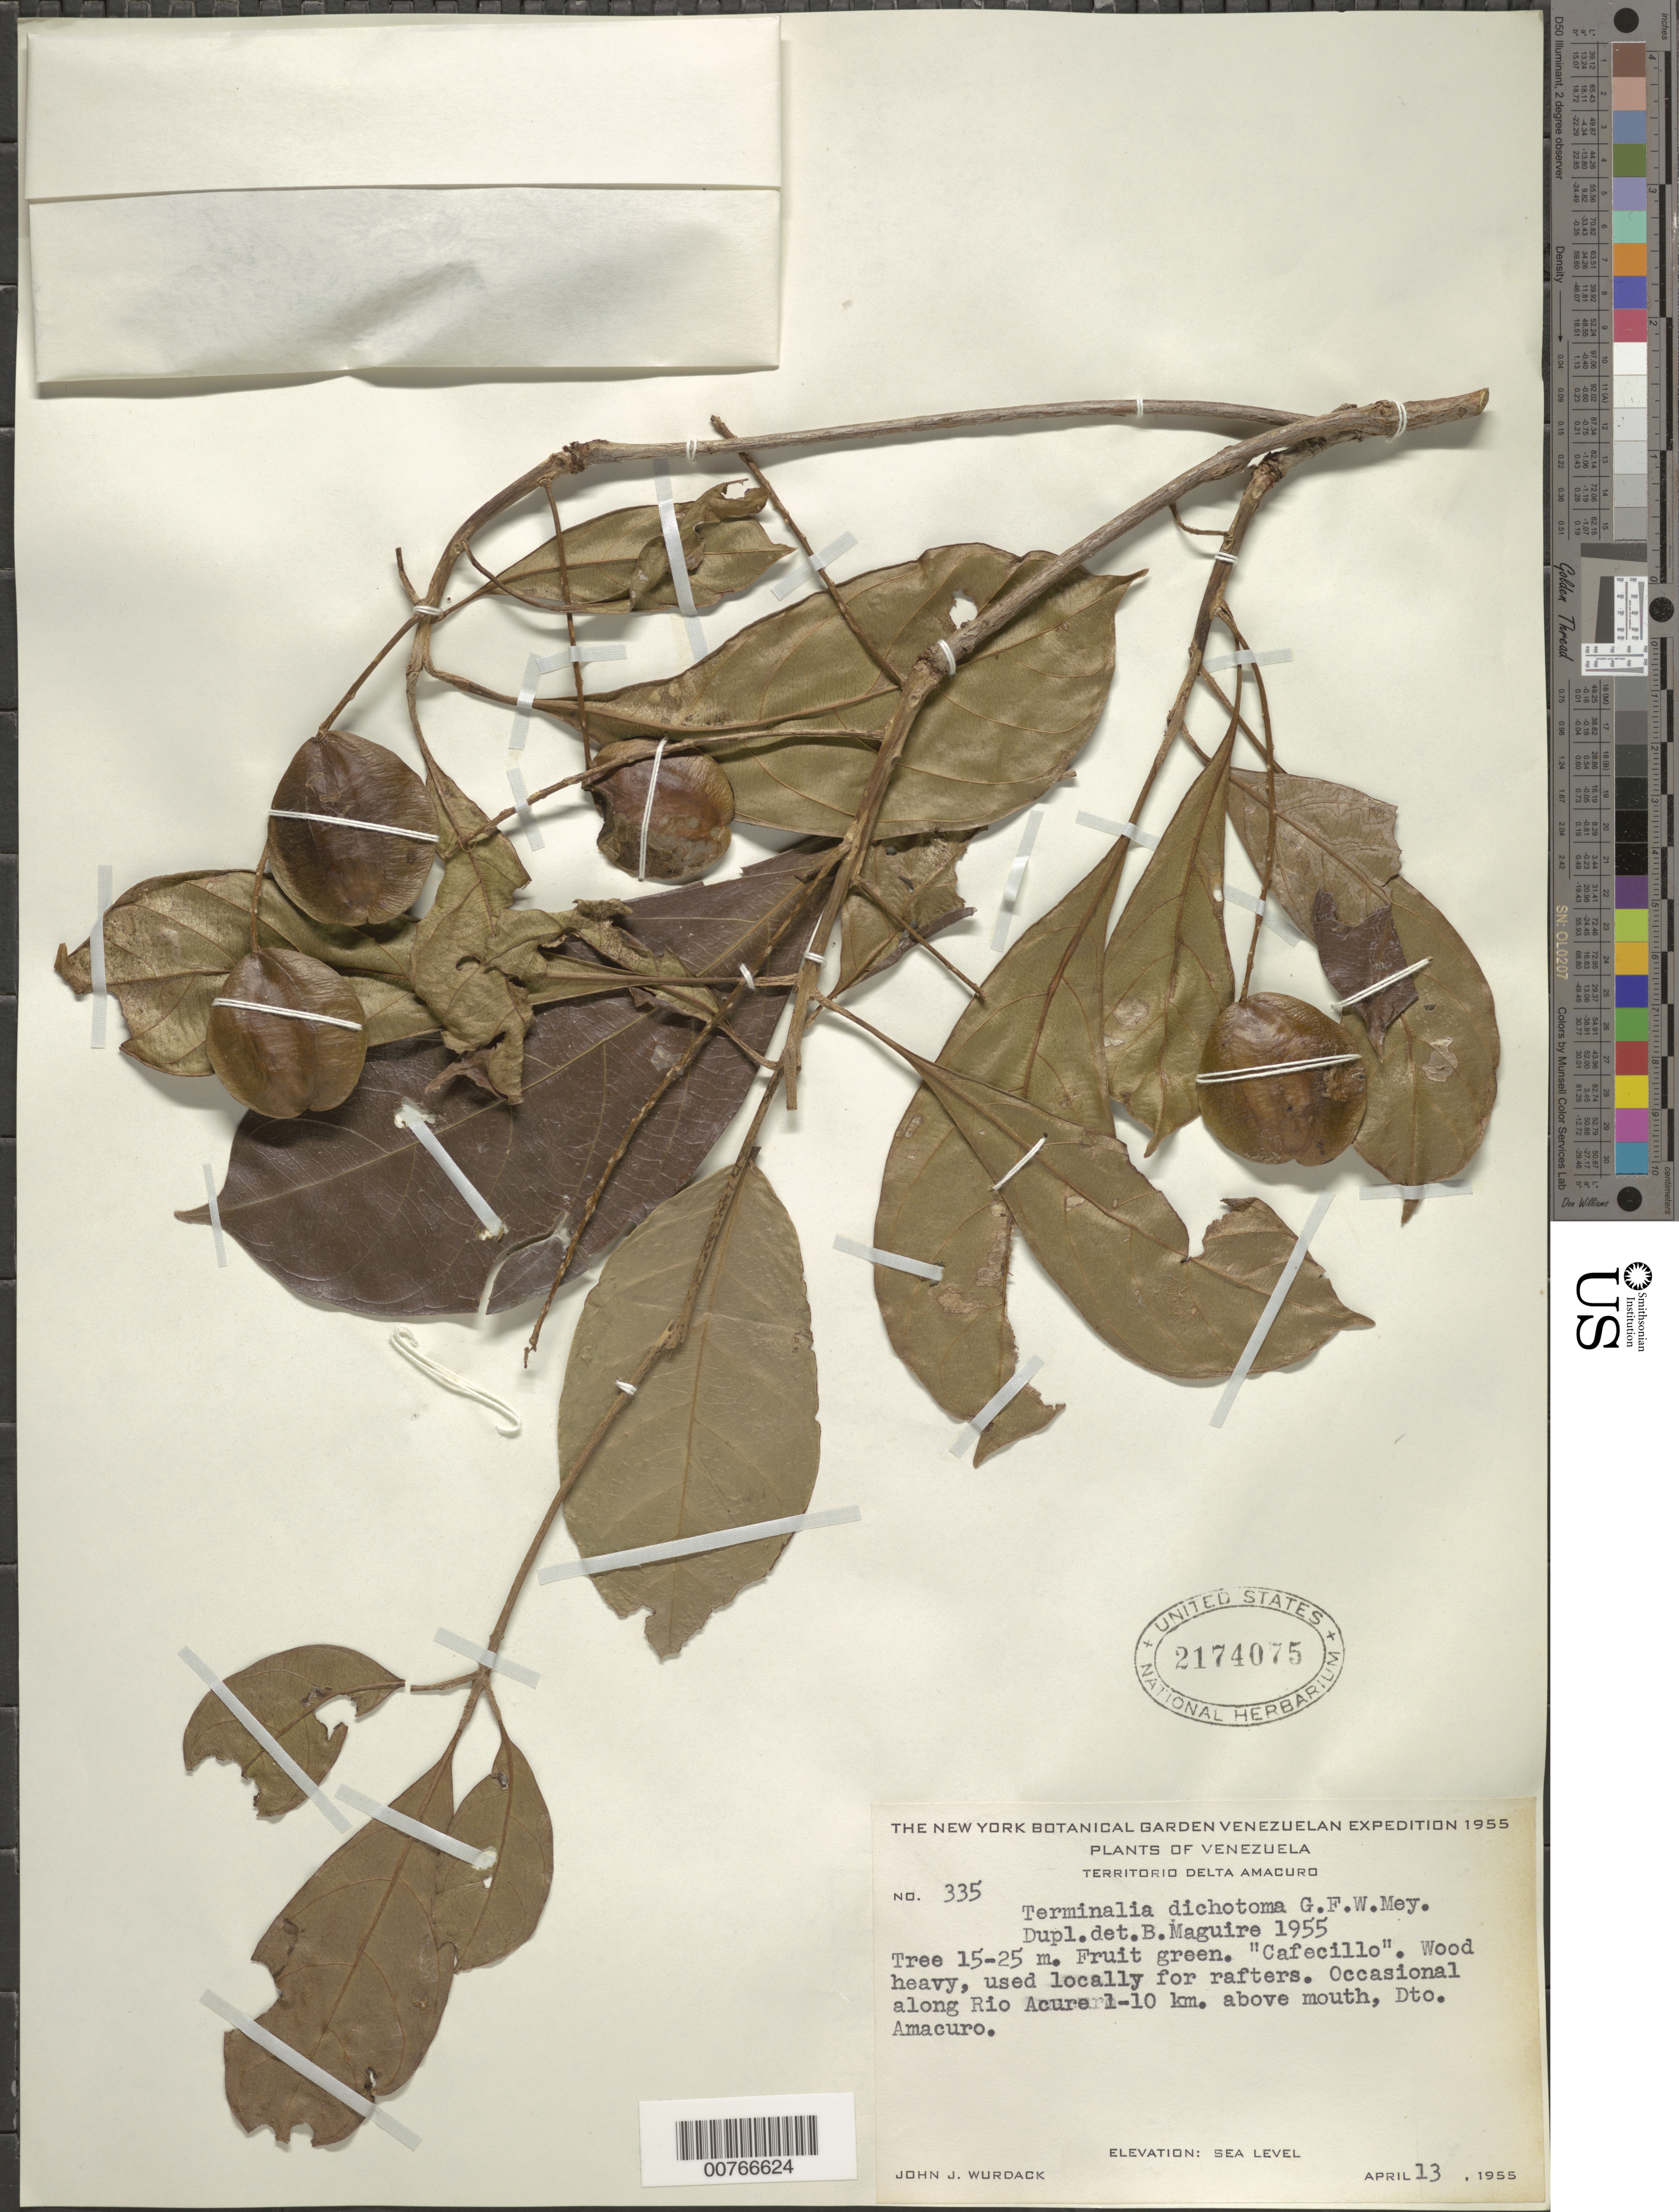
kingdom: Plantae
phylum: Tracheophyta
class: Magnoliopsida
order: Myrtales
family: Combretaceae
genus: Terminalia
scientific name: Terminalia dichotoma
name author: G. Mey.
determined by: Maguire, Bassett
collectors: J. J. Wurdack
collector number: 335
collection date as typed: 13-Apr-55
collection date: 1955-04-13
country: Venezuela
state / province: Delta Amacuro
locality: Río Acure, 1-10 km above mouth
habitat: Along river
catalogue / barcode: US 2174075